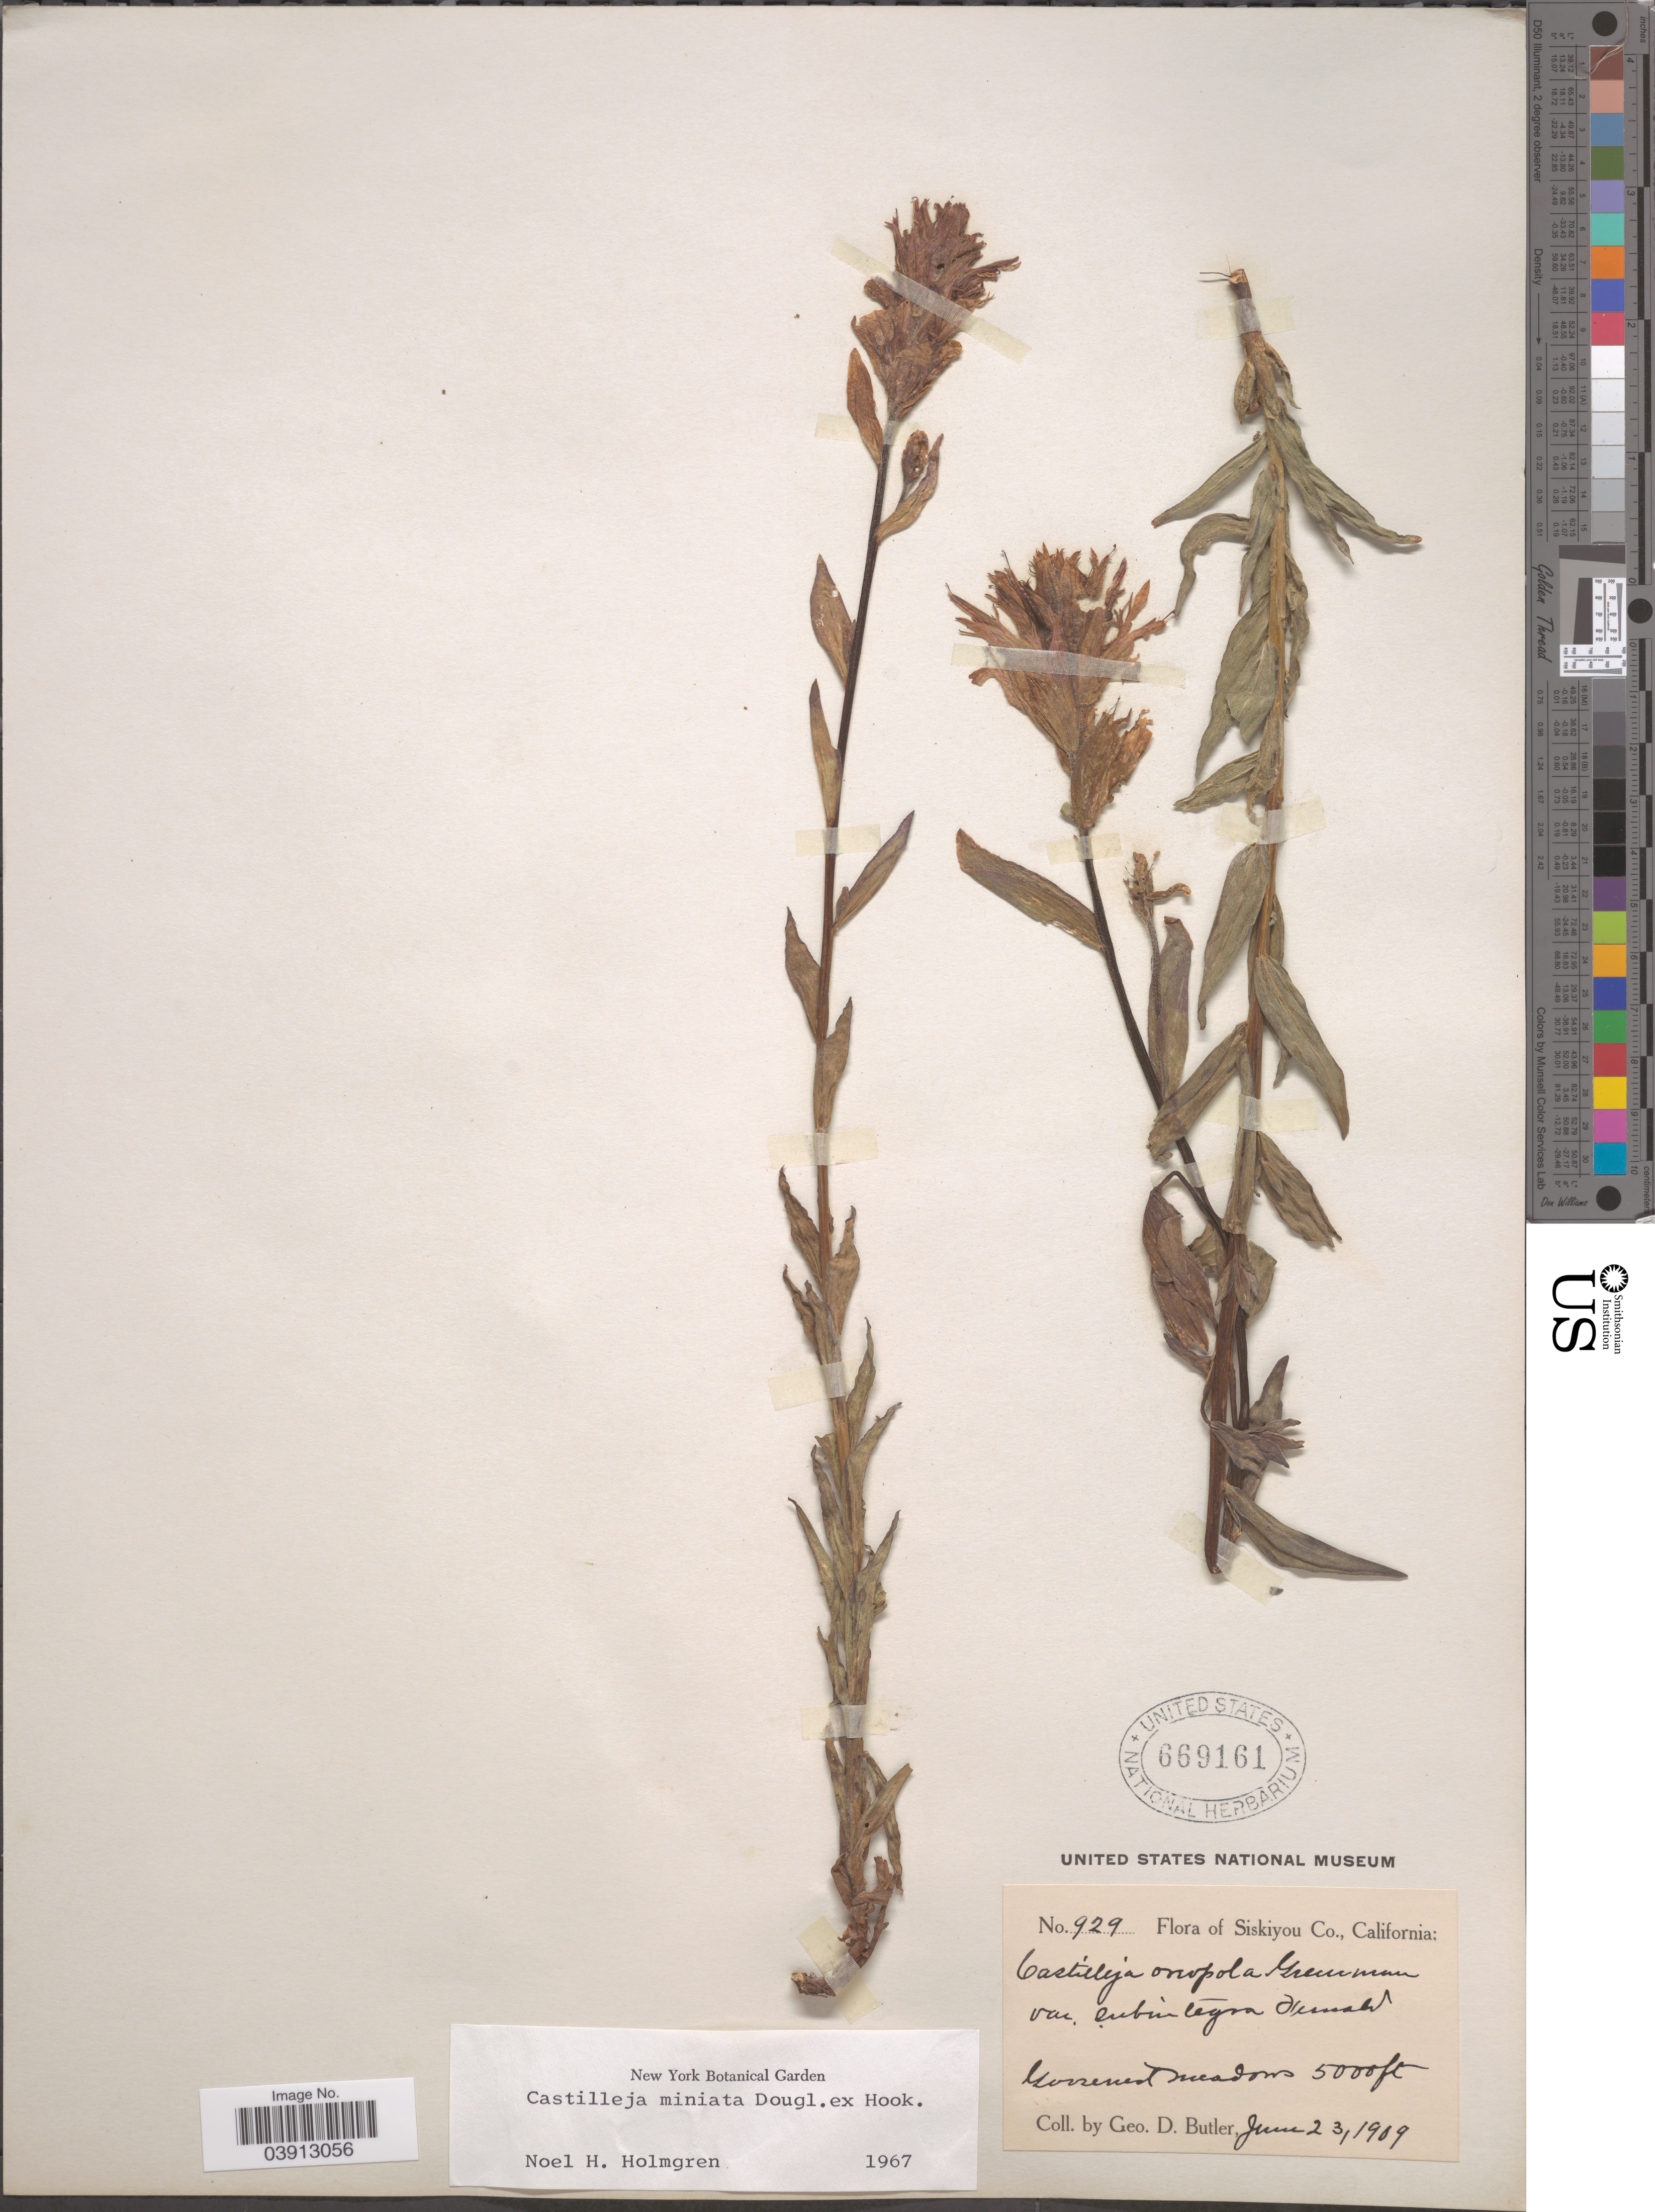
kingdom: Plantae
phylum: Tracheophyta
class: Magnoliopsida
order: Lamiales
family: Orobanchaceae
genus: Castilleja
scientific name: Castilleja miniata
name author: Douglas ex Hook.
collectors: G. D. Butler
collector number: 929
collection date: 1909-06-23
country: United States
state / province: California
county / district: Siskiyou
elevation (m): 1524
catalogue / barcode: US 669161